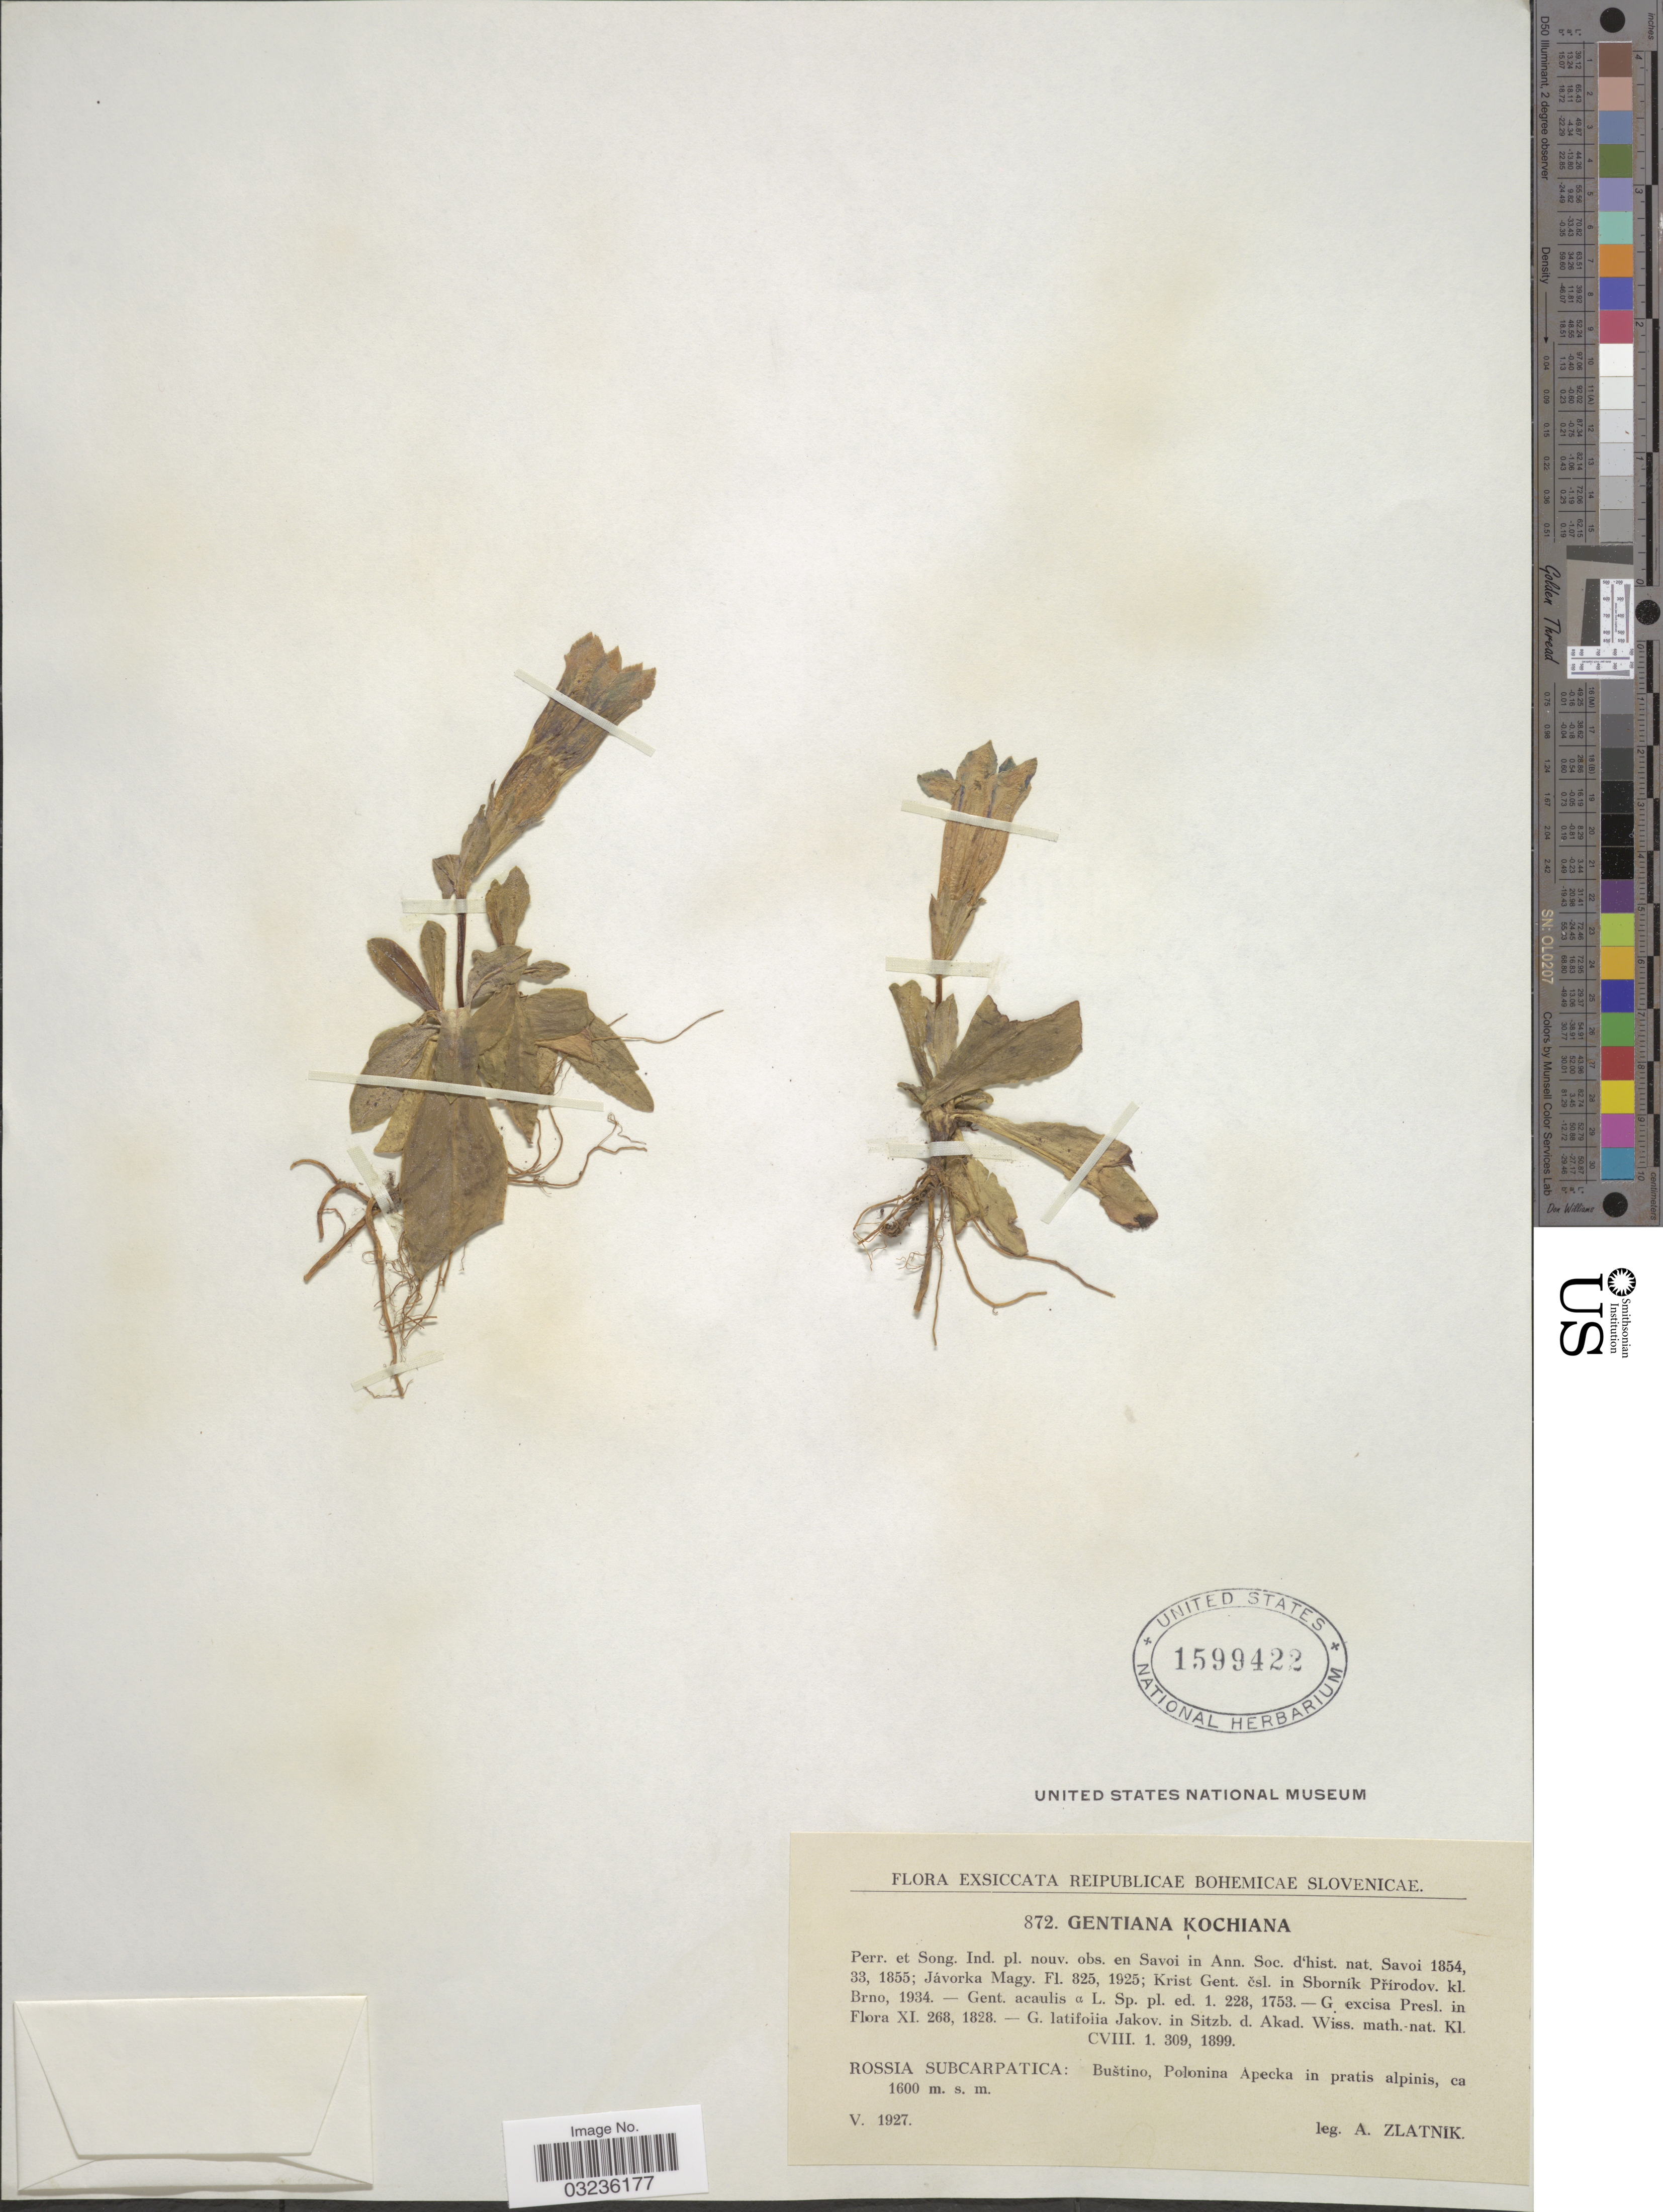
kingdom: Plantae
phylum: Tracheophyta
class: Magnoliopsida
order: Gentianales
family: Gentianaceae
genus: Gentiana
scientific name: Gentiana kochiana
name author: Perr. & Songeon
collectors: A. Zlatník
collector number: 872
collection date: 1972-05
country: Ukraine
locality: Reipublicae Bohemicae Slovenicae, Rossia Subcarpatica: Bustino, Polonina Apecka in pratis alpinis.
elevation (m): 1600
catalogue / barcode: US 1599422